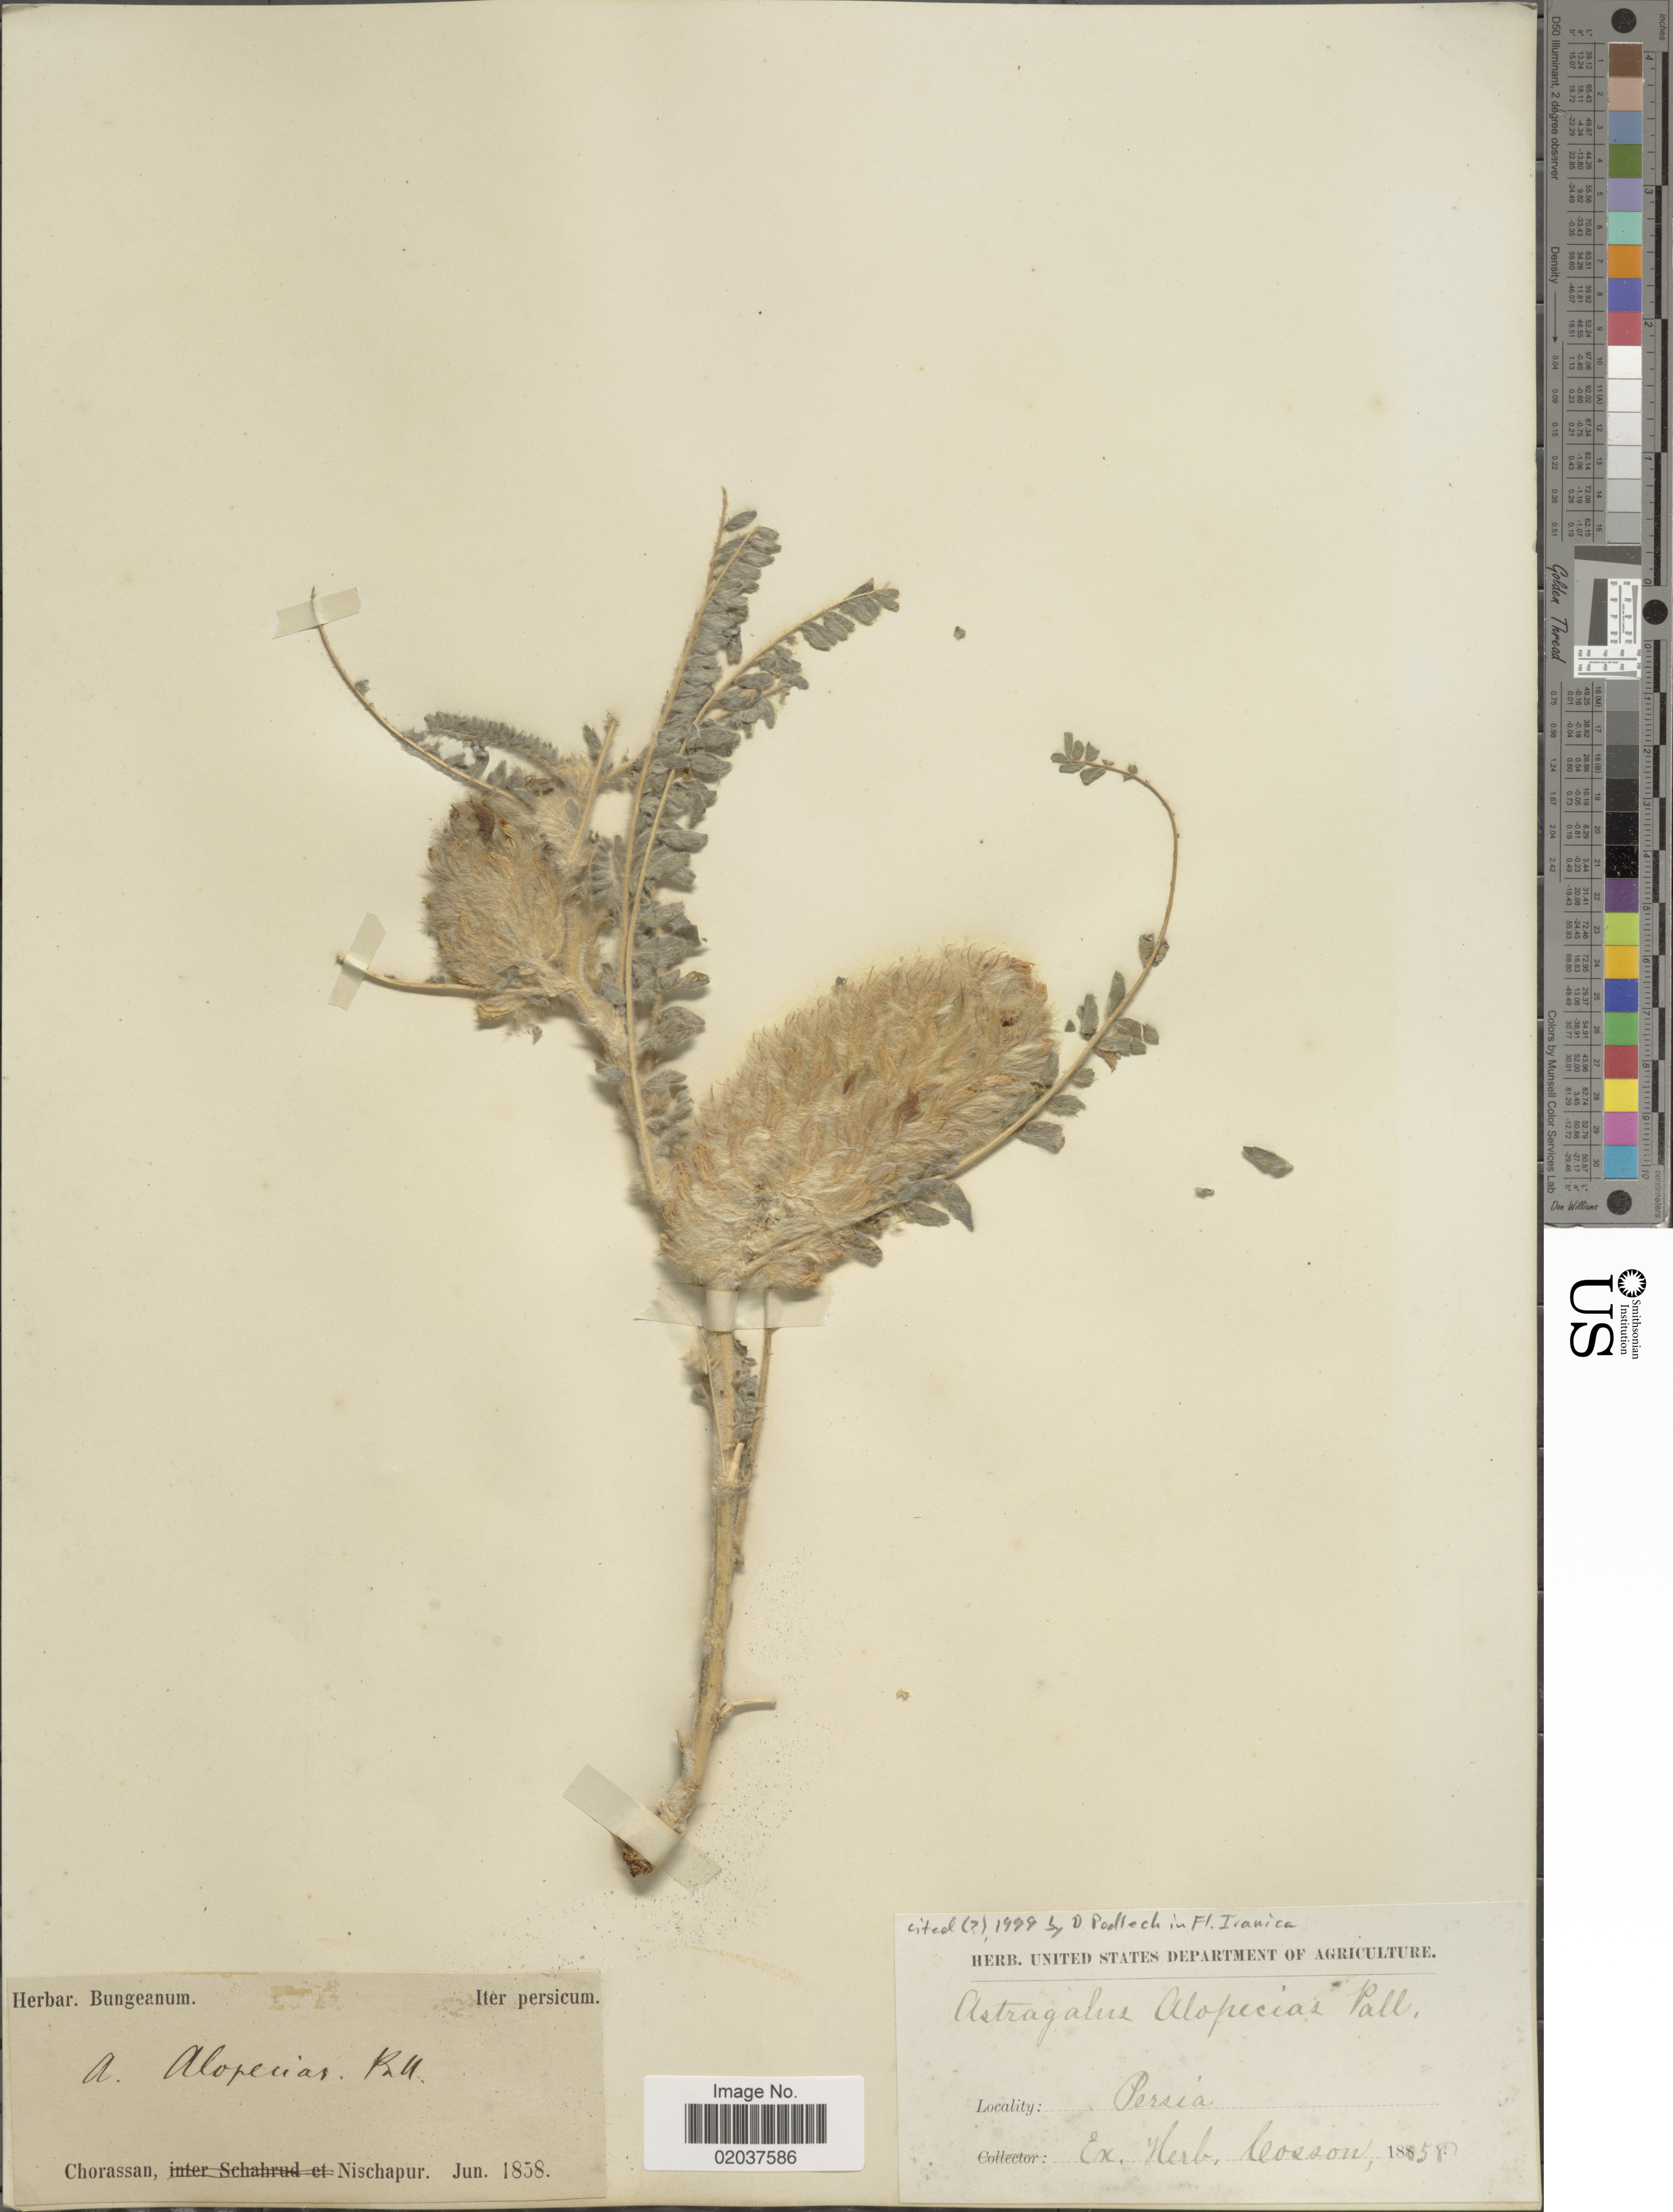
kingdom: Plantae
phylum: Tracheophyta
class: Magnoliopsida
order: Fabales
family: Fabaceae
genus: Astragalus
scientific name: Astragalus alopecias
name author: Pall.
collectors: ex herb. Cosson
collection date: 1858-06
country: Iran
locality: Persia, Chorassan Nischapur